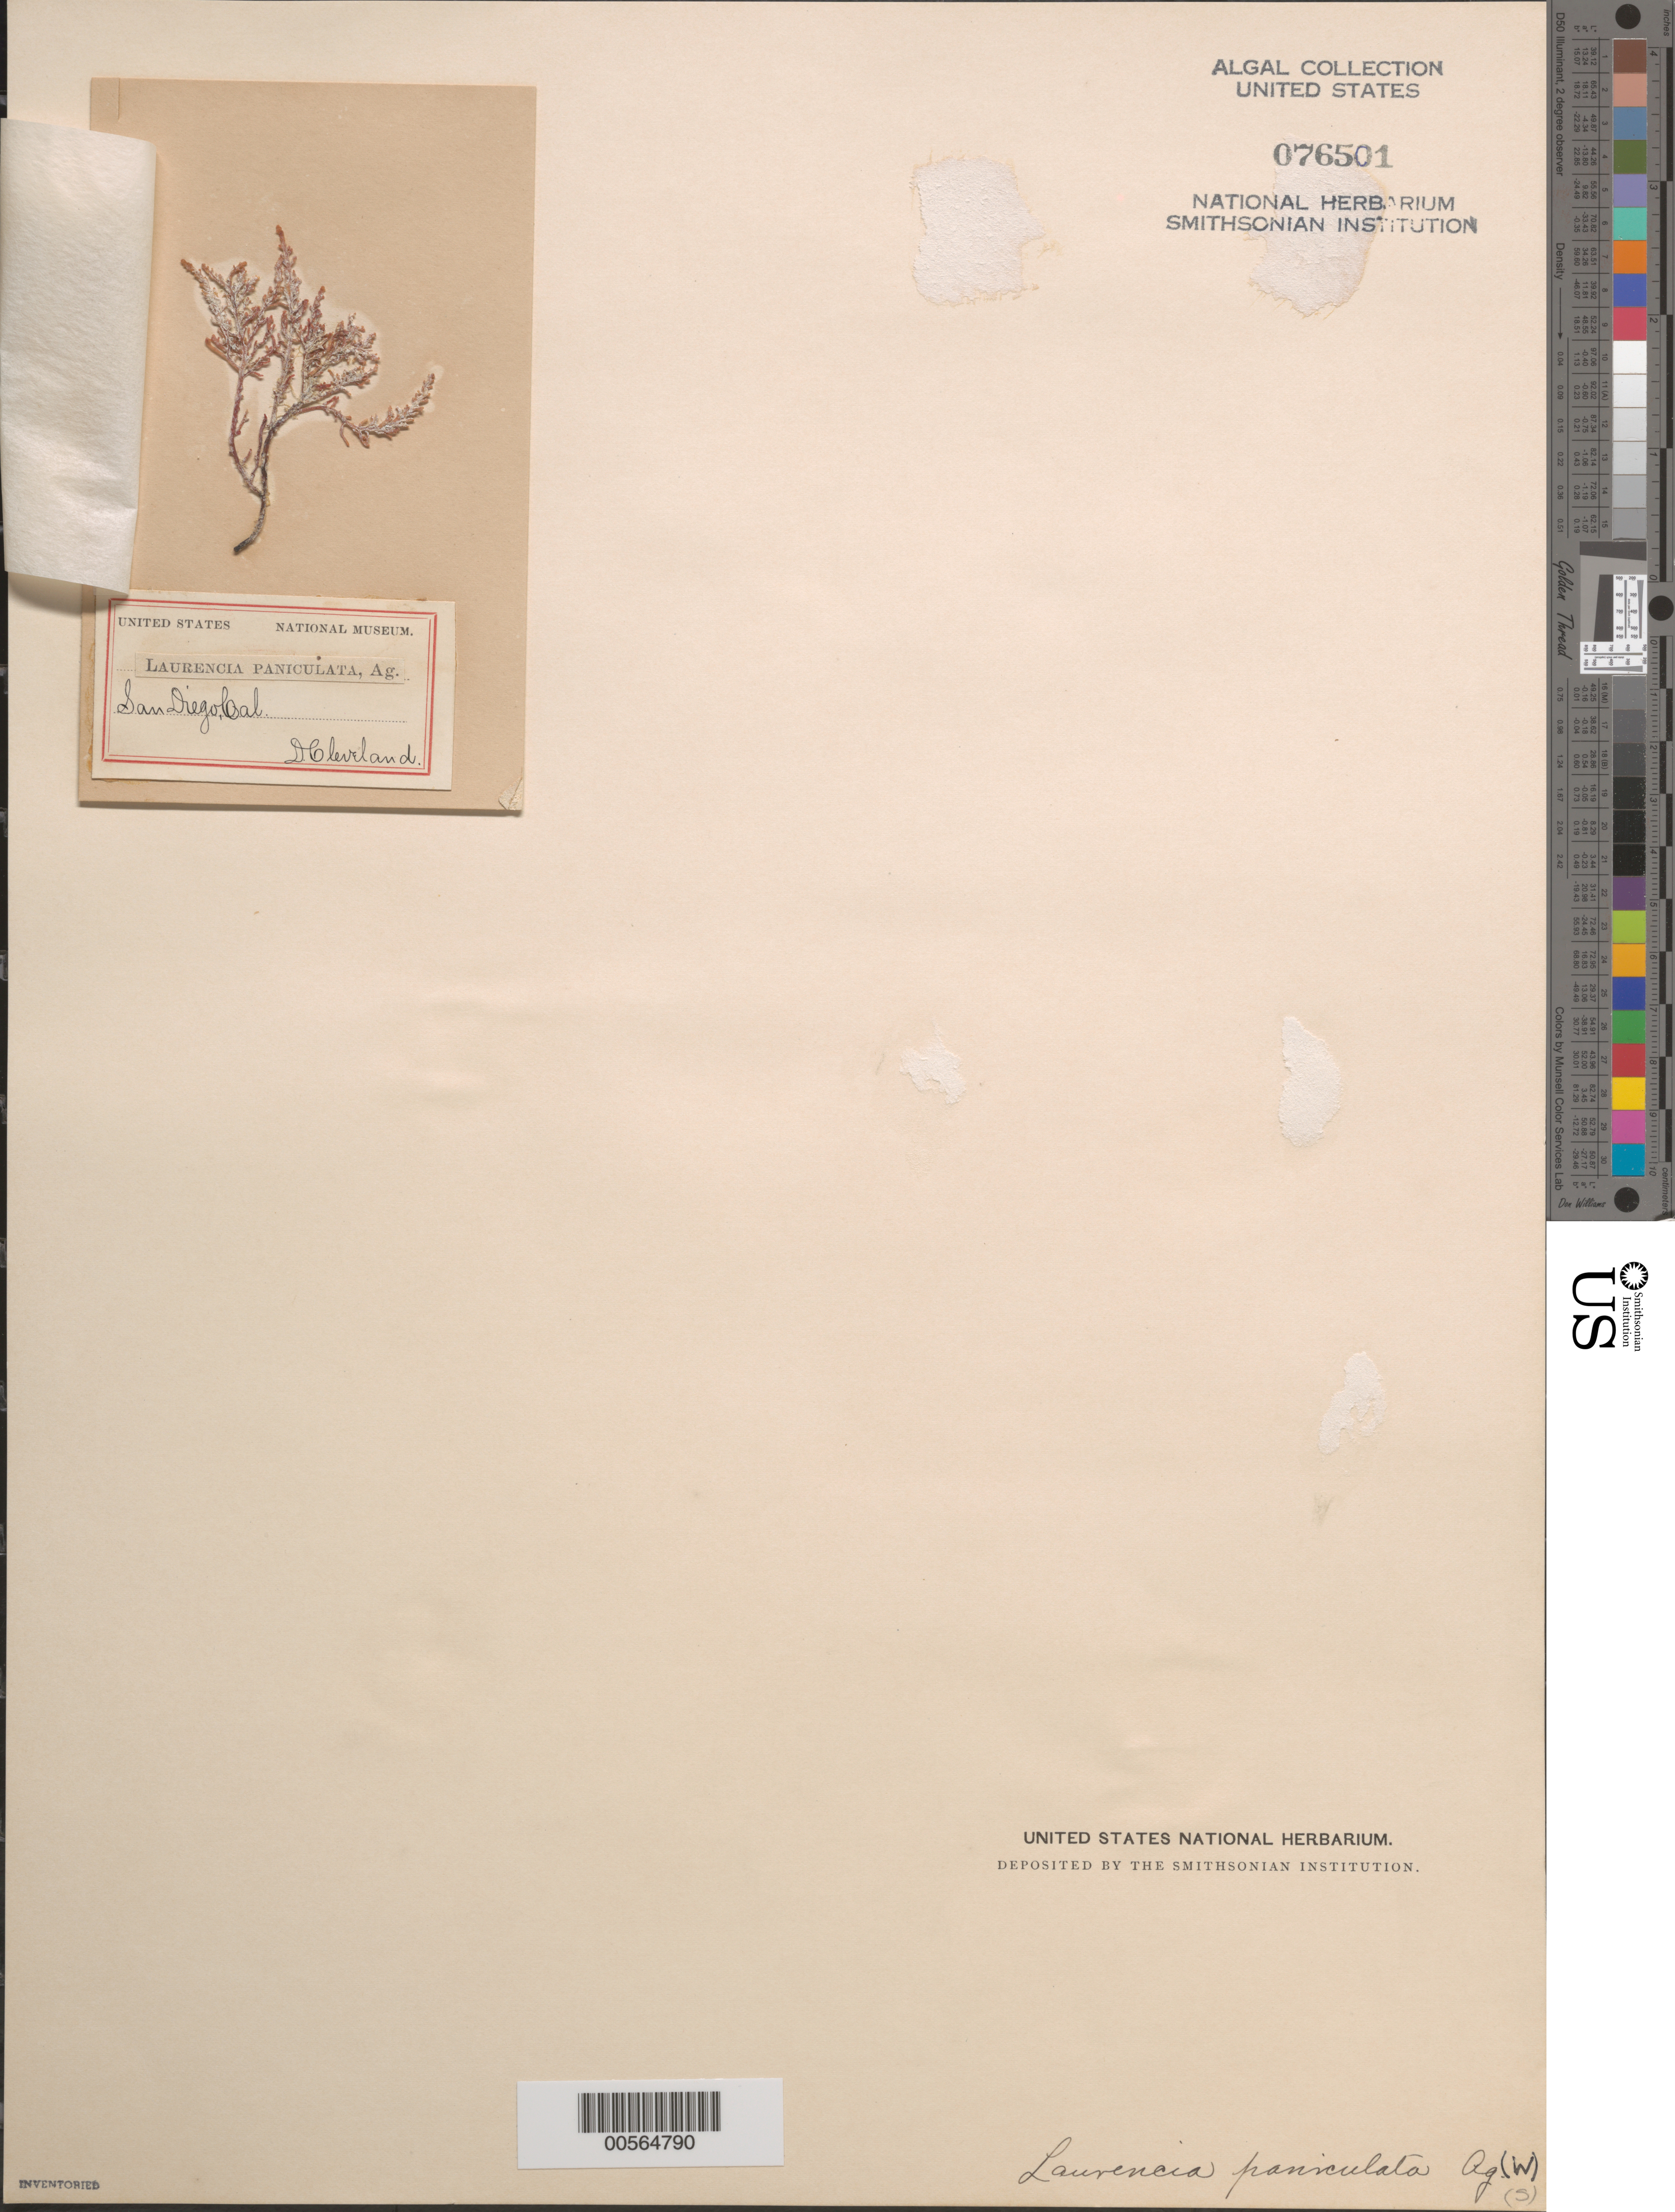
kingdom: Plantae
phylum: Rhodophyta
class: Florideophyceae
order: Ceramiales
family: Rhodomelaceae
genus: Palisada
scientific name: Palisada thuyoides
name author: (Kützing) Cassano et al.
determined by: Algae name updating Project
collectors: D. Cleveland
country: United States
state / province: California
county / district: San Diego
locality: San Diego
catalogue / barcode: US 76501